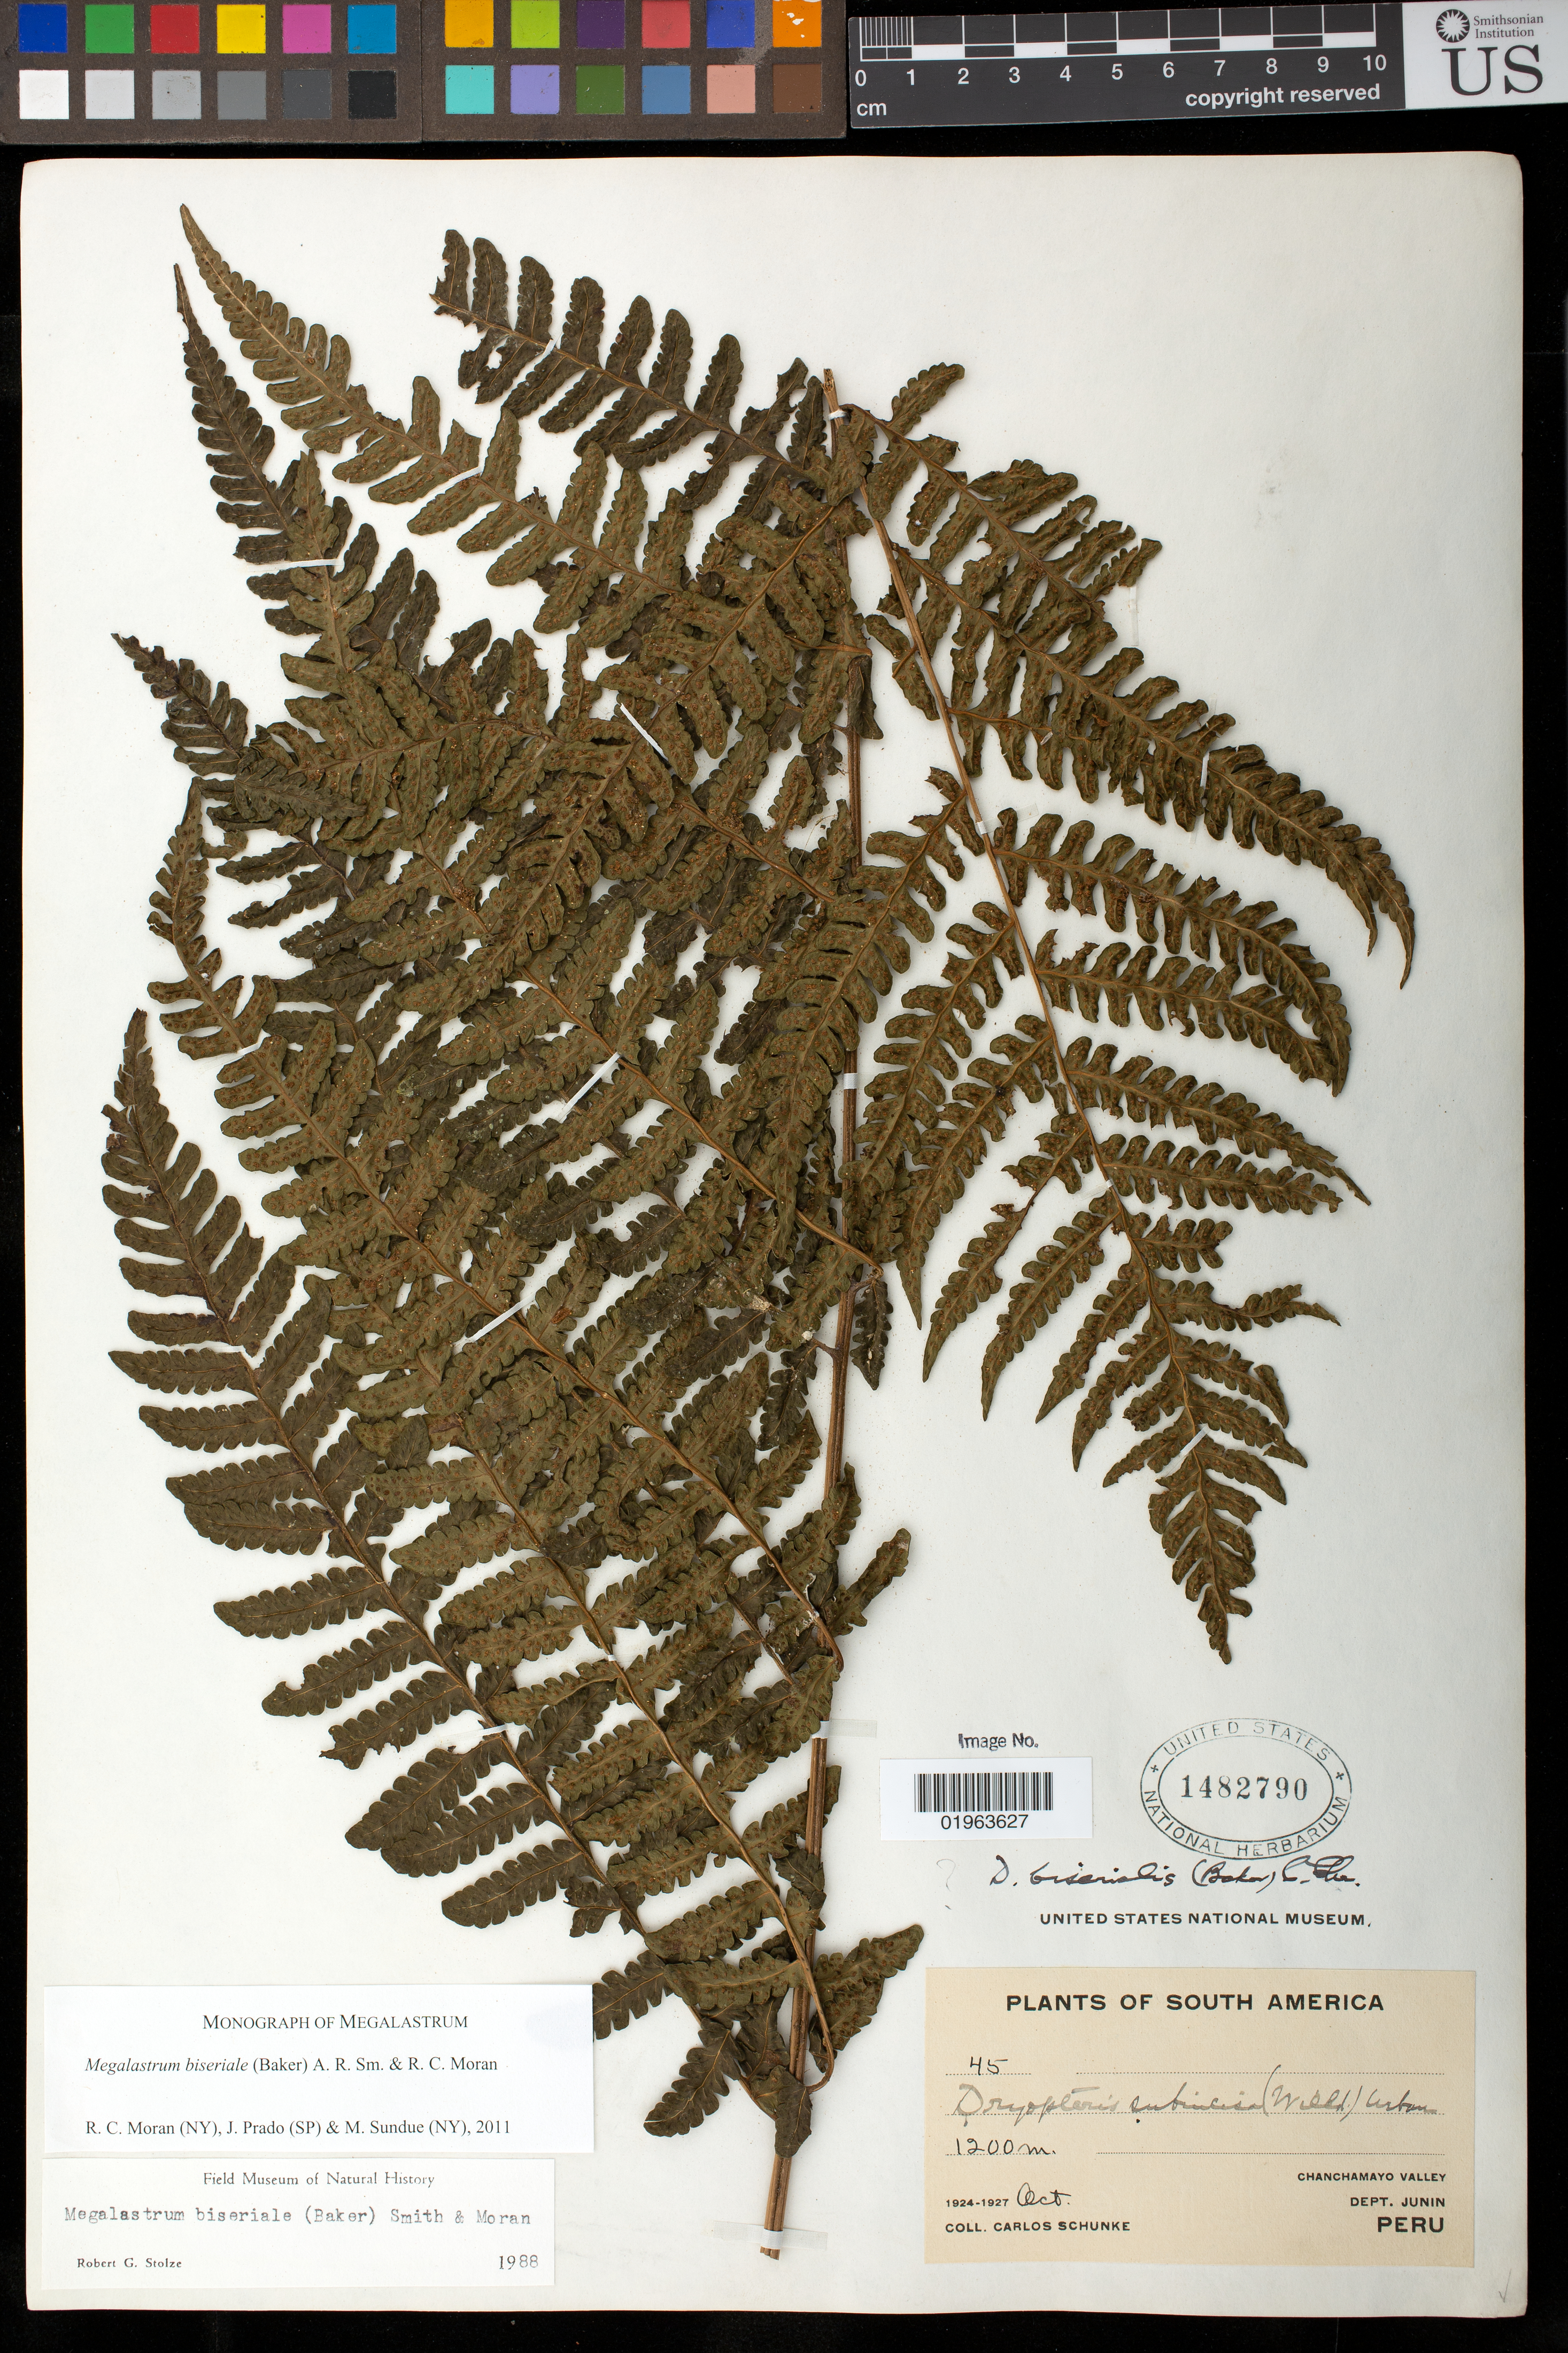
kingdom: Plantae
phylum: Tracheophyta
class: Polypodiopsida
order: Polypodiales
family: Dryopteridaceae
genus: Megalastrum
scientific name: Megalastrum biseriale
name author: (Baker) A.R. Sm. & R.C. Moran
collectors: C. Schunke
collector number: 45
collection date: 1924-10/1927-10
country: Peru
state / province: Junín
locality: Chanchamayo Valley. Dept. Junin.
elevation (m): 1200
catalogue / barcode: US 1482790